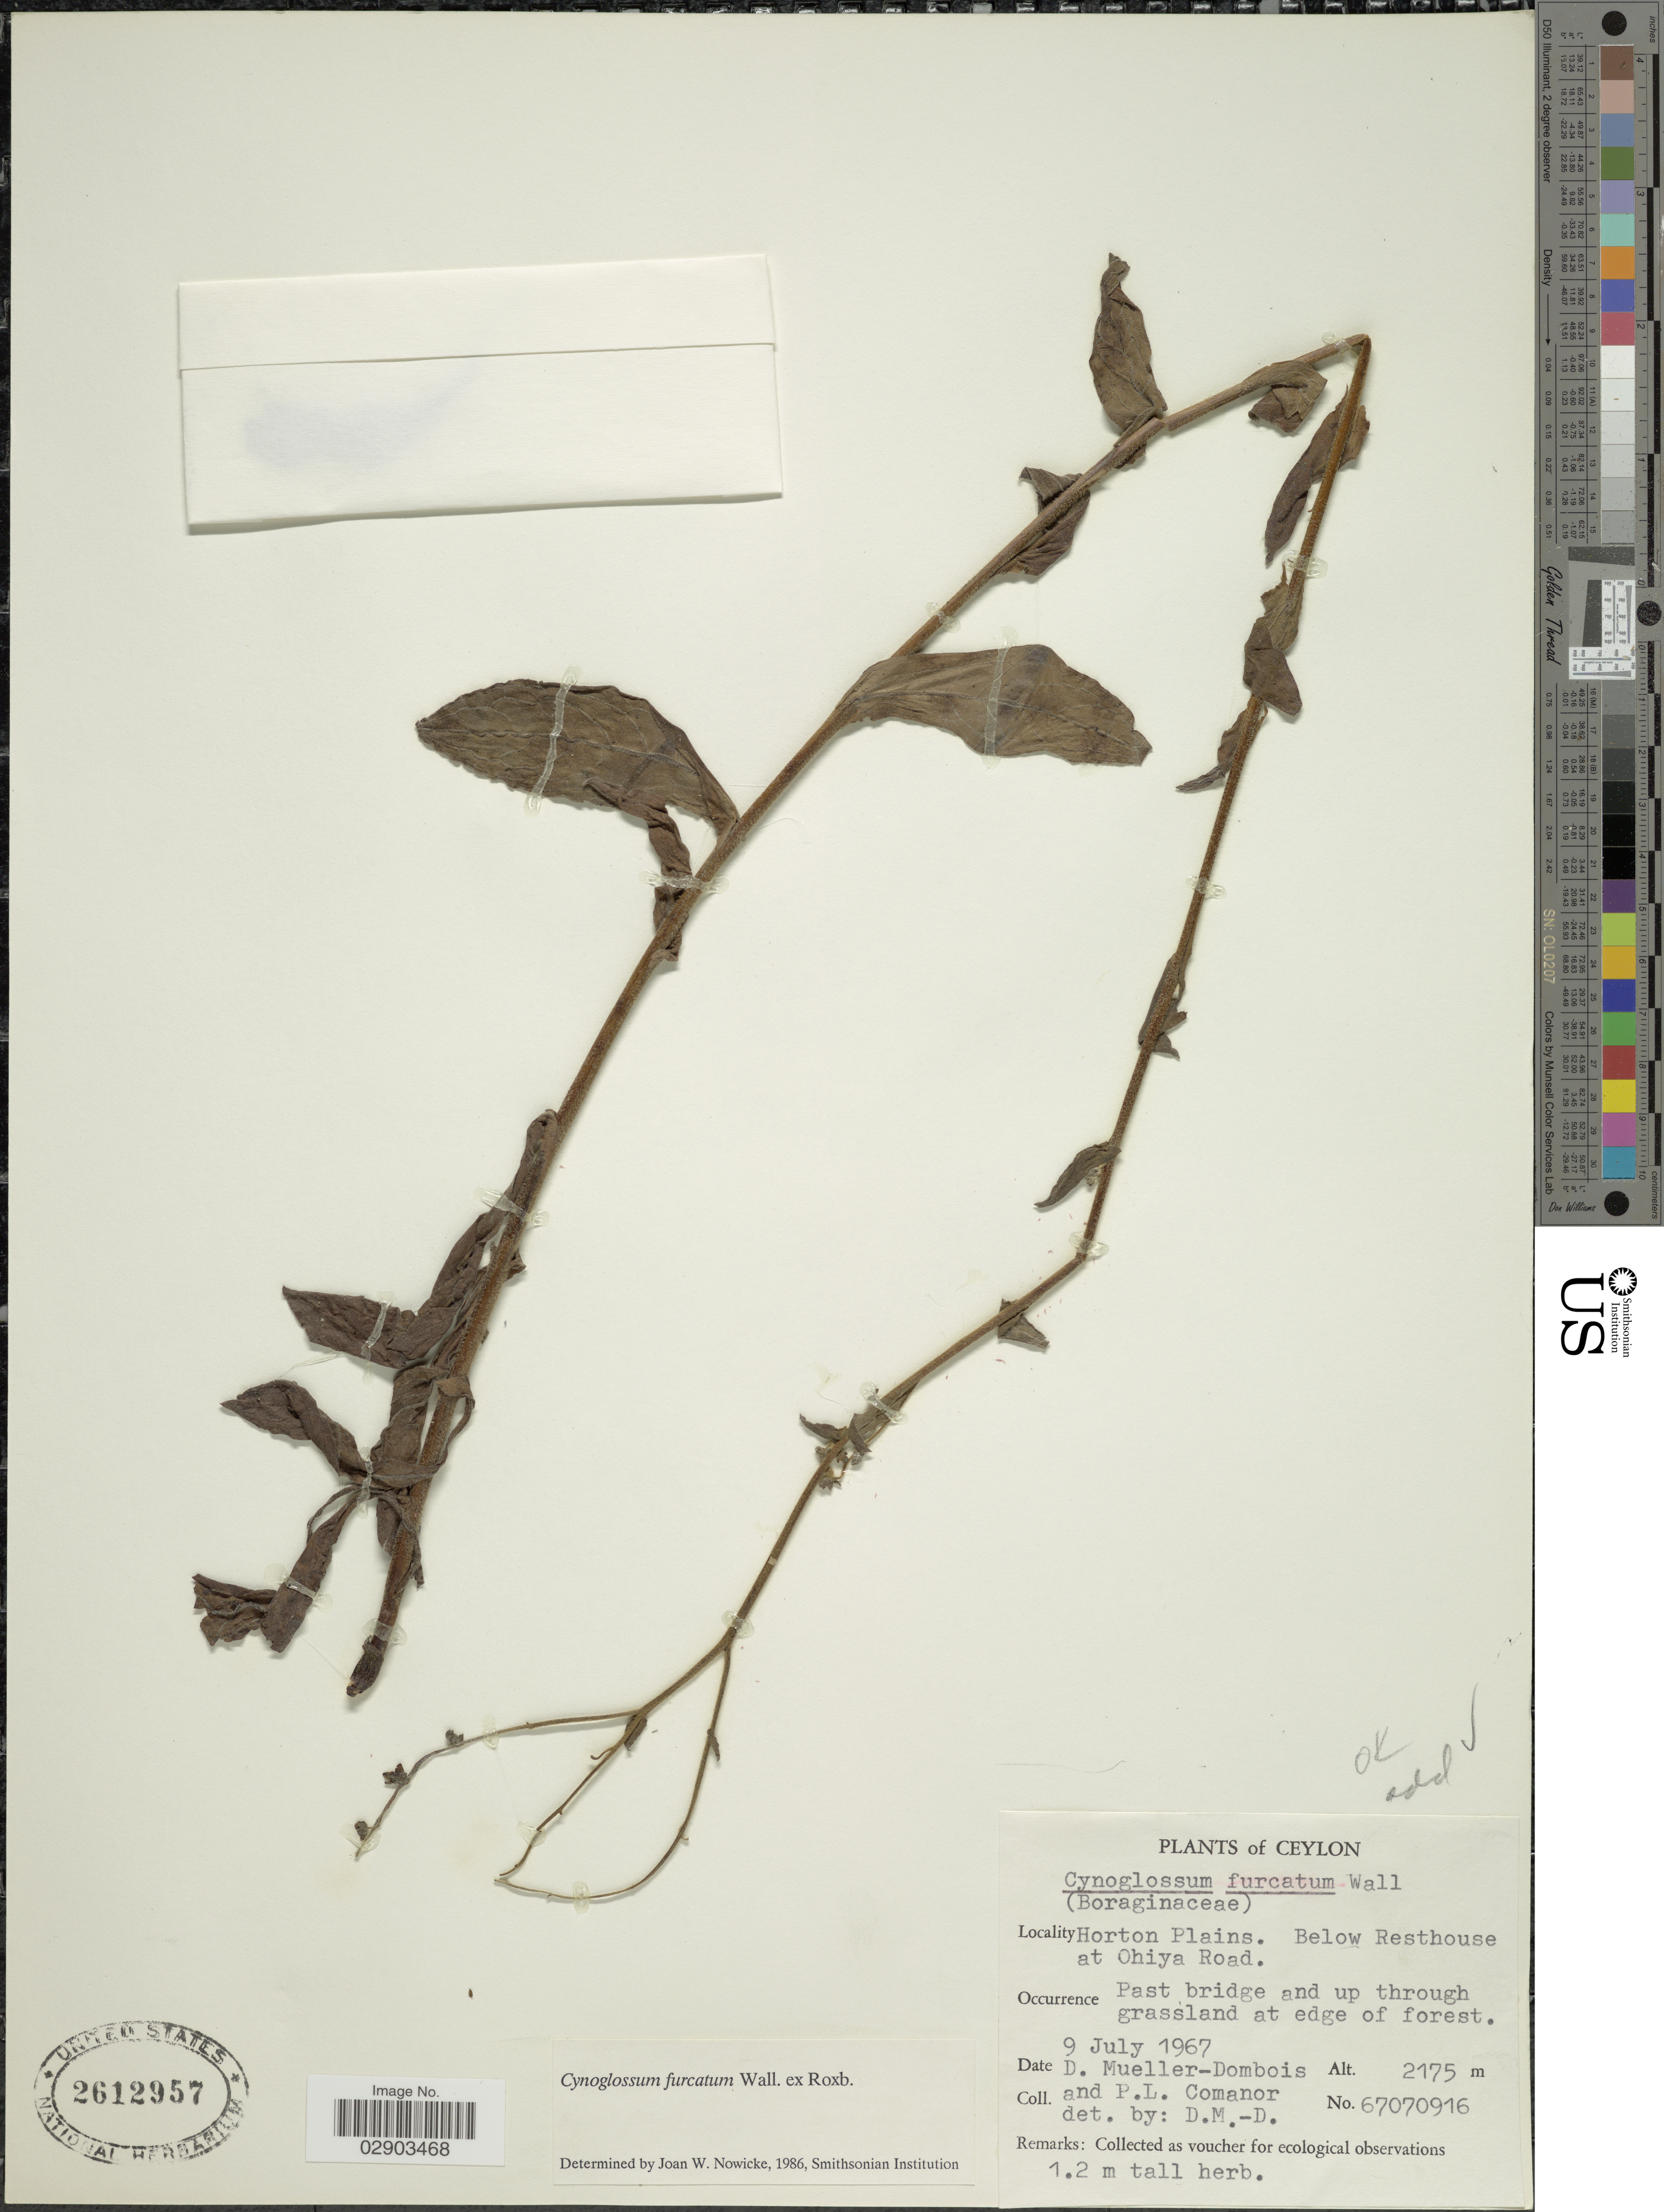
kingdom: Plantae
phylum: Tracheophyta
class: Magnoliopsida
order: Boraginales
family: Boraginaceae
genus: Cynoglossum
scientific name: Cynoglossum furcatum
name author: Wall.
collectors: D. Mueller-Dombois & P. Comanor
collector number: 67070916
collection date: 1967-07-09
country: Sri Lanka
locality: Ceylon. Horton Plains. Below Resthouse at Ohiya Road.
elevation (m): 2175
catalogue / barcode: US 2612957